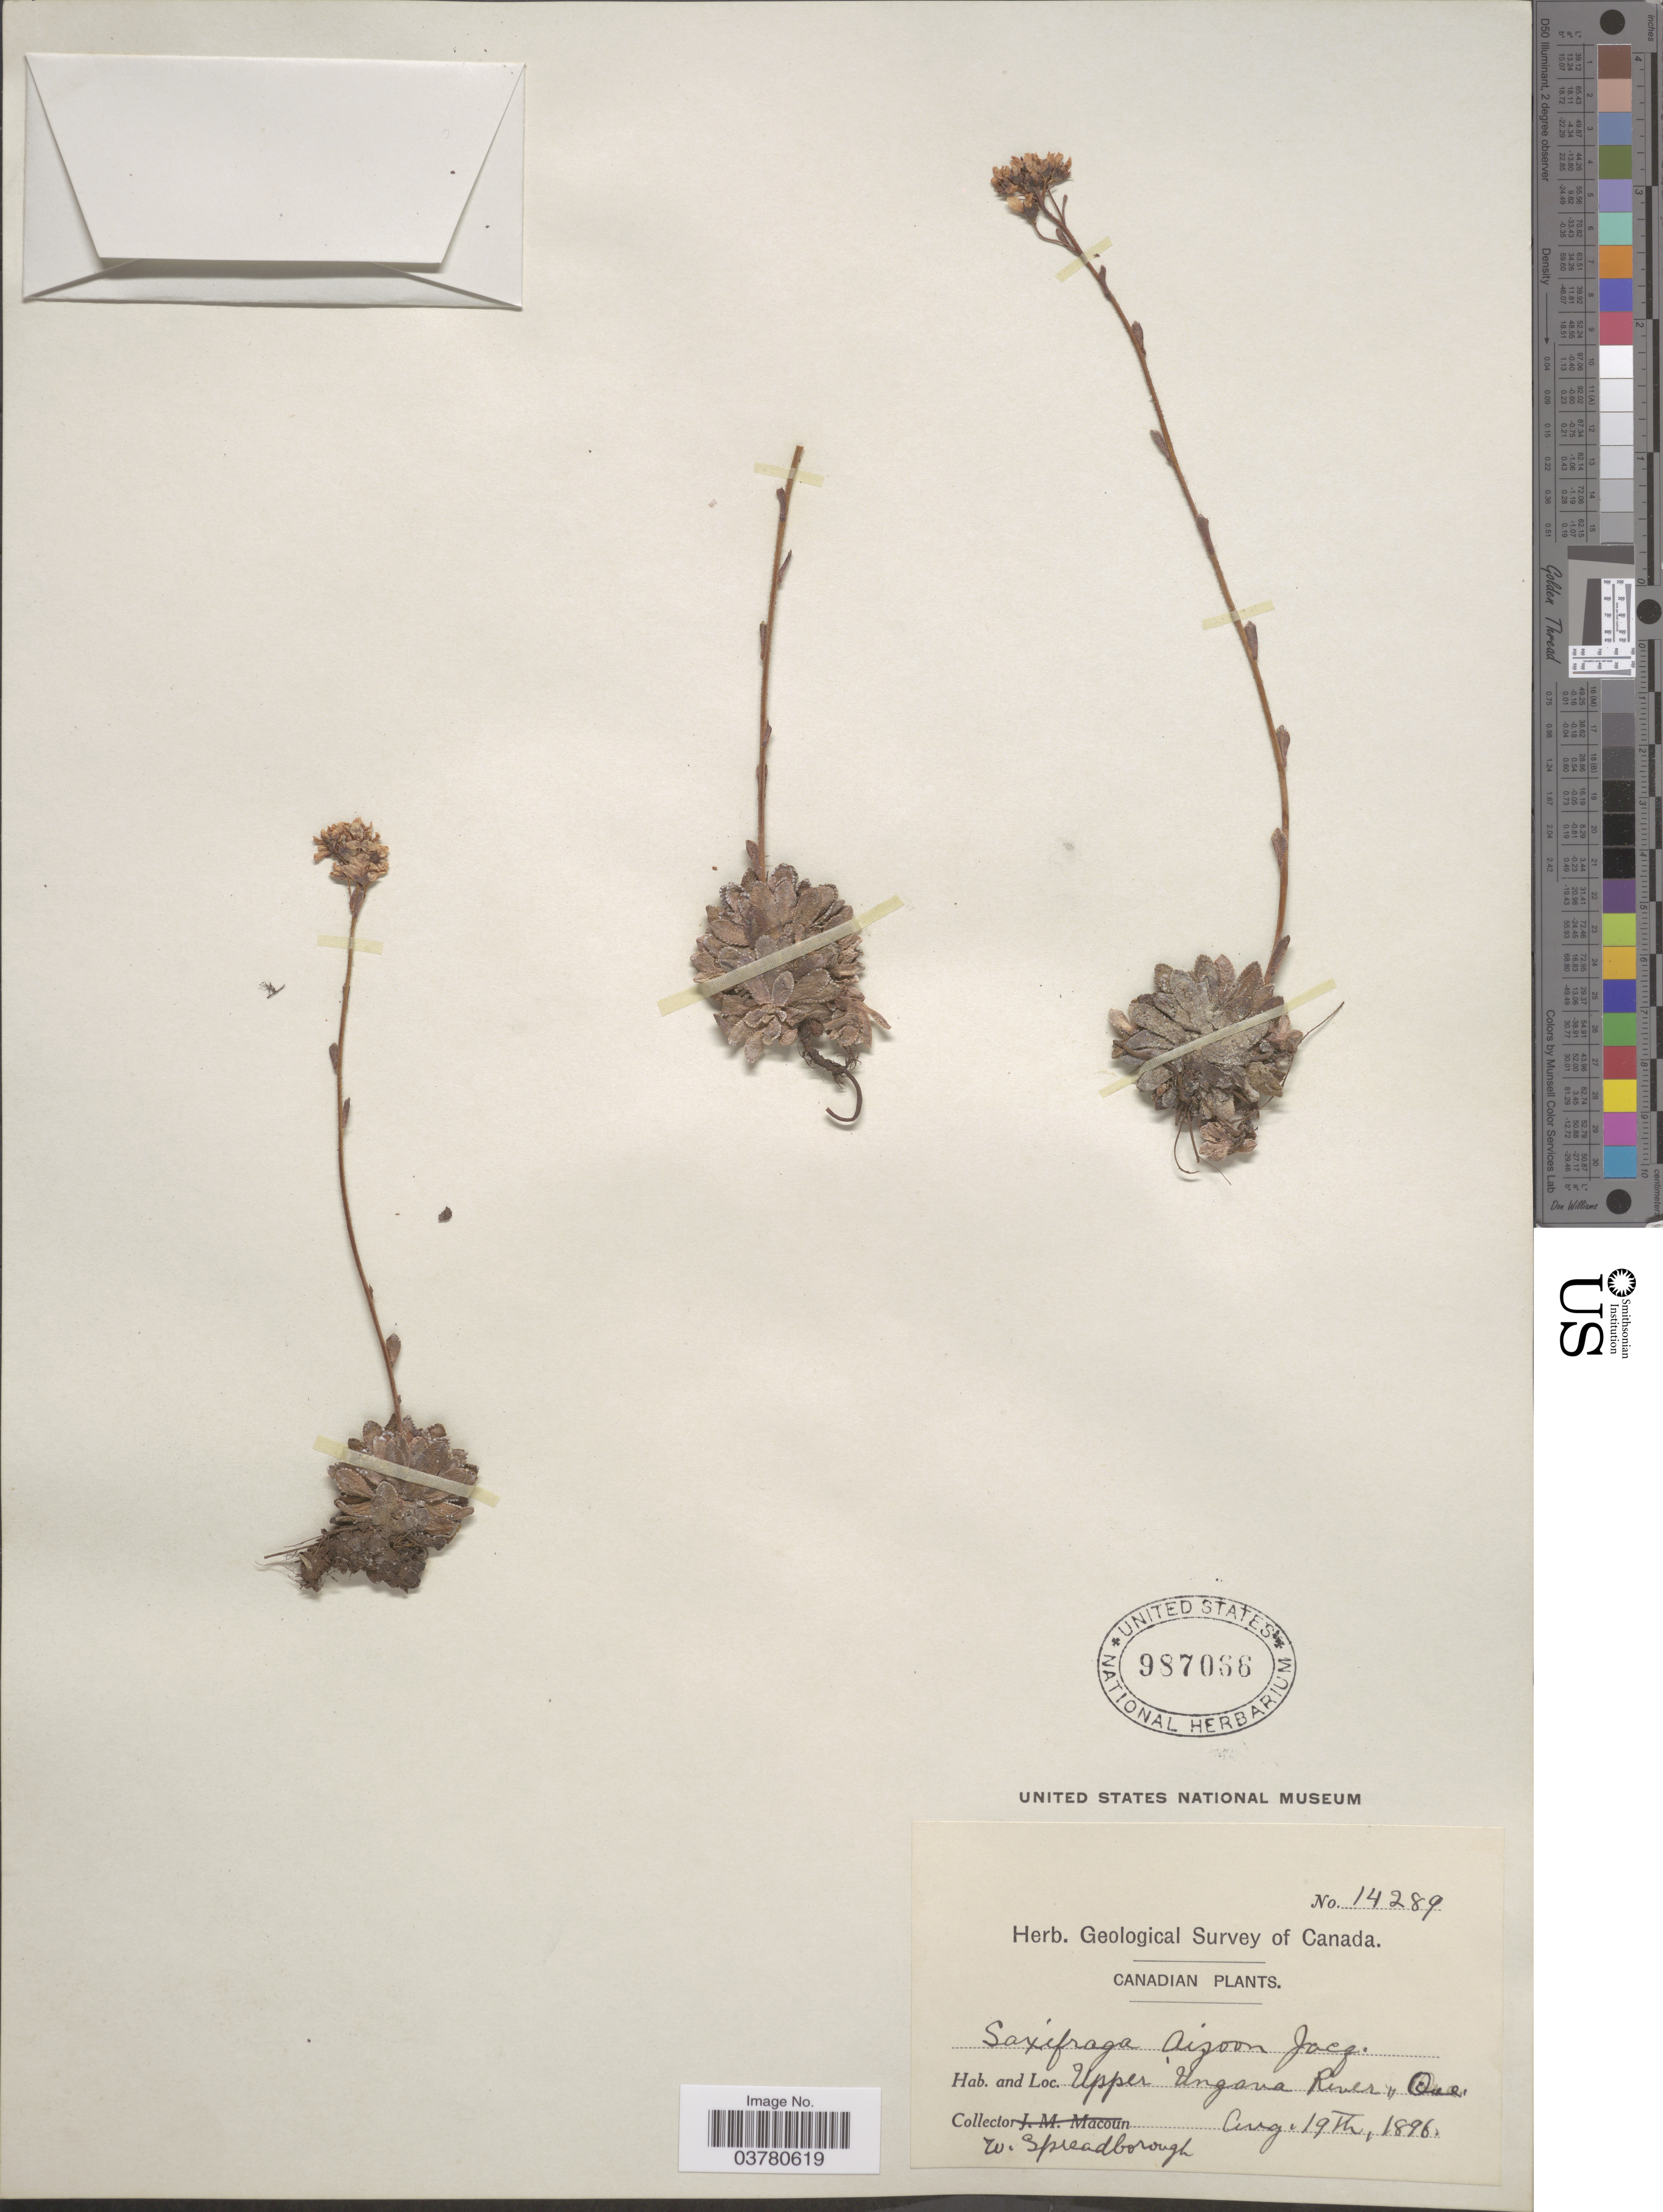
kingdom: Plantae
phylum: Tracheophyta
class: Magnoliopsida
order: Saxifragales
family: Saxifragaceae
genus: Saxifraga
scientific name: Saxifraga paniculata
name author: Mill.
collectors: W. Spreadborough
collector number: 14289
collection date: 1896-08-19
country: Canada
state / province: Quebec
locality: Geological Survey of Canada. Upper Ungava River.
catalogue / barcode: US 987066